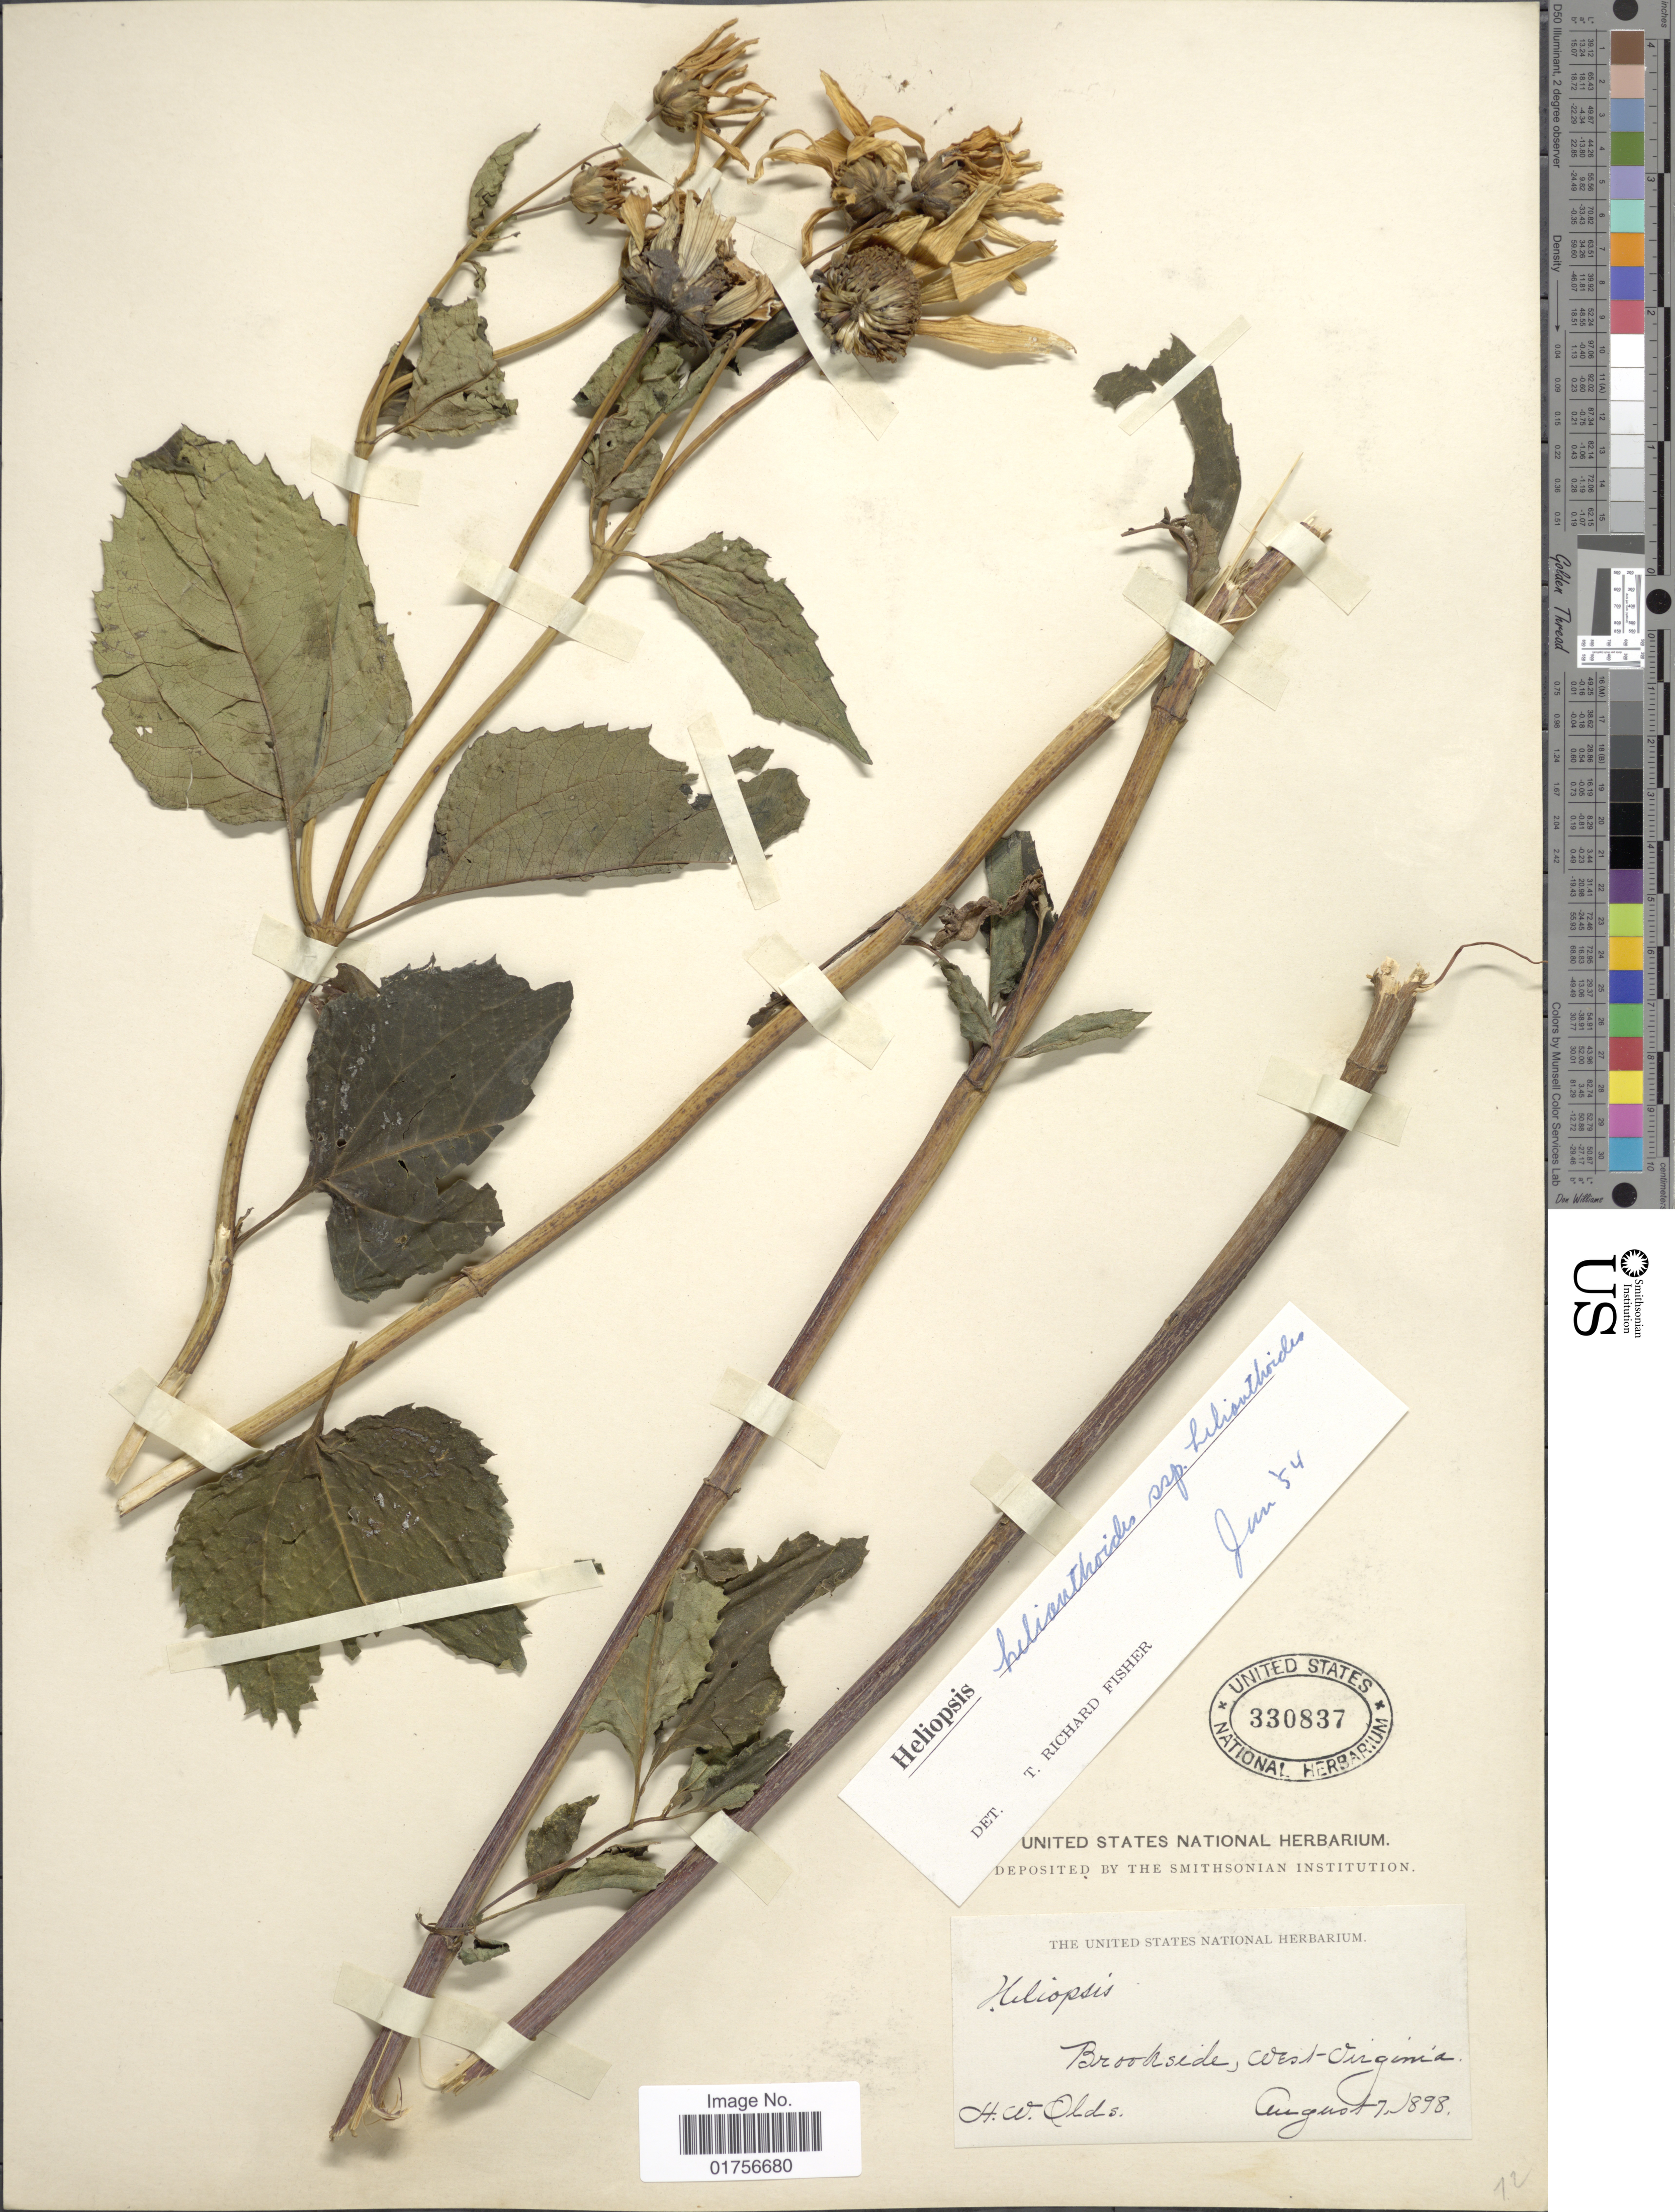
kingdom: Plantae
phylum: Tracheophyta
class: Magnoliopsida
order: Asterales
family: Asteraceae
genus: Heliopsis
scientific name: Heliopsis helianthoides subsp. helianthoides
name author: (L.) Sweet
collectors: H. W. Olds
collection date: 1898-08-07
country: United States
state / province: West Virginia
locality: Brookside, West Virginia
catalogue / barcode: US 330837